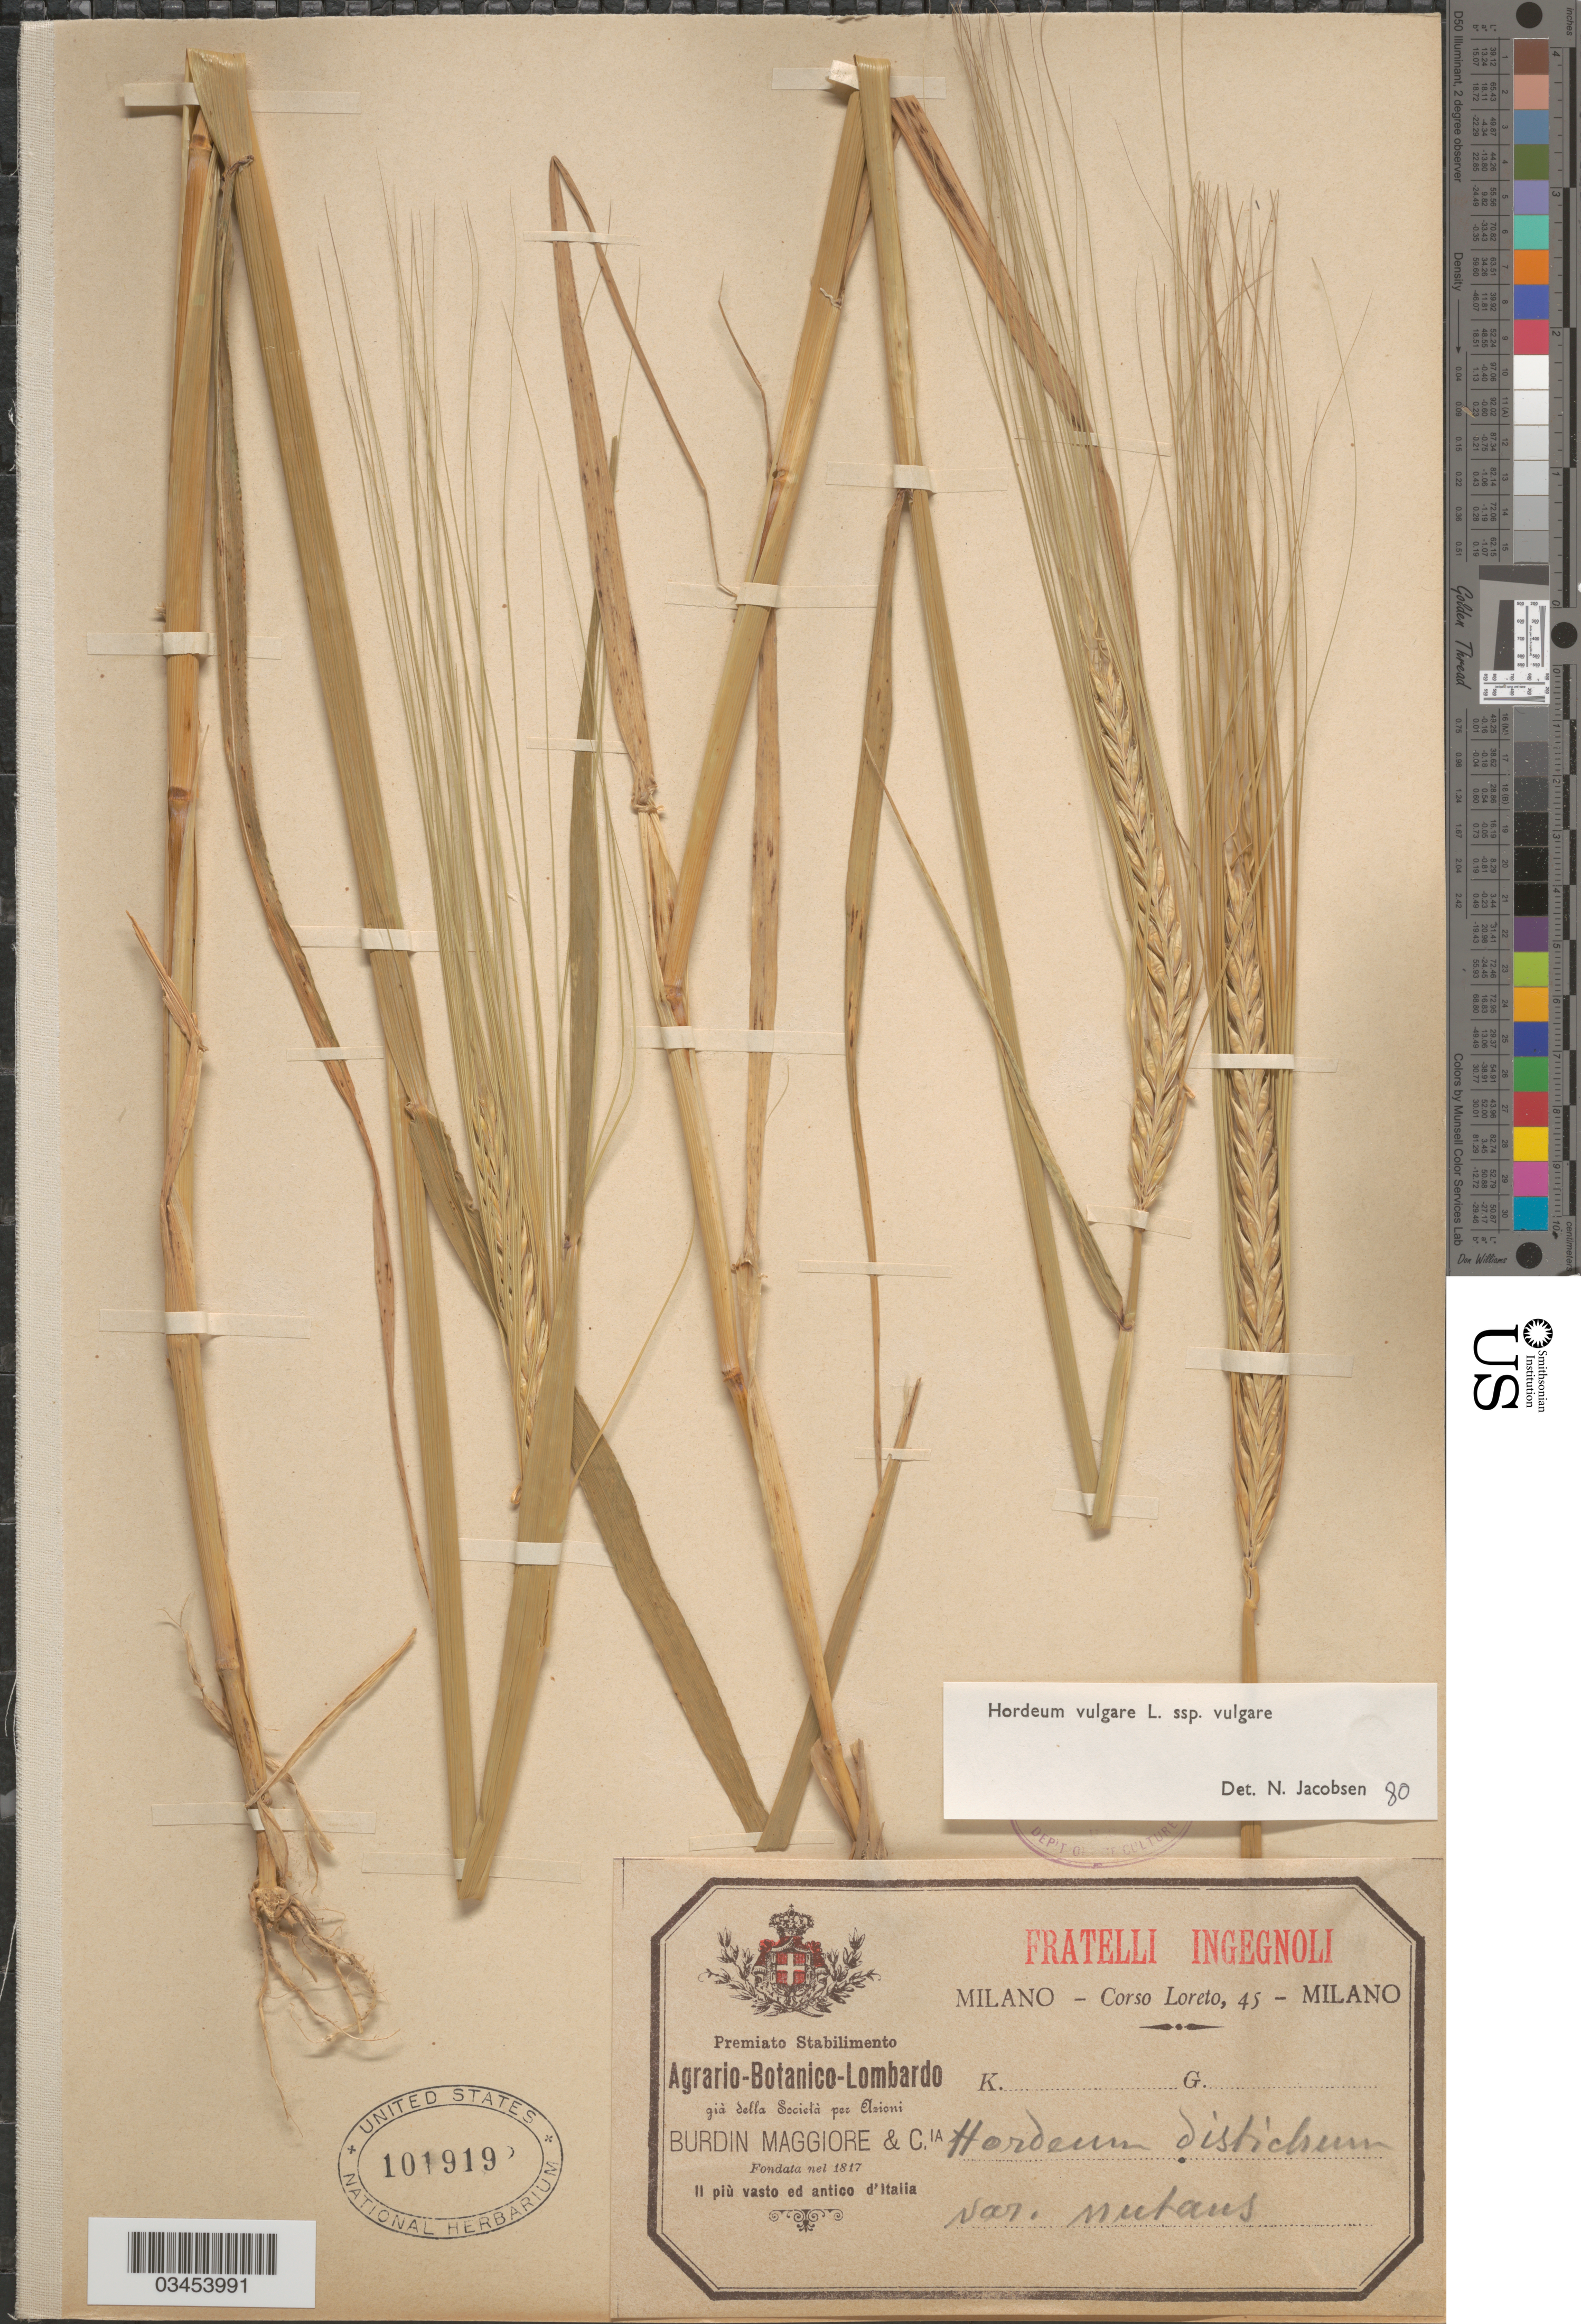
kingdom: Plantae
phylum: Tracheophyta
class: Liliopsida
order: Poales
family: Poaceae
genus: Hordeum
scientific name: Hordeum vulgare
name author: L.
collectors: Loreto, C.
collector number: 45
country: Italy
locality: Il più vasto ed antico d'Italia.